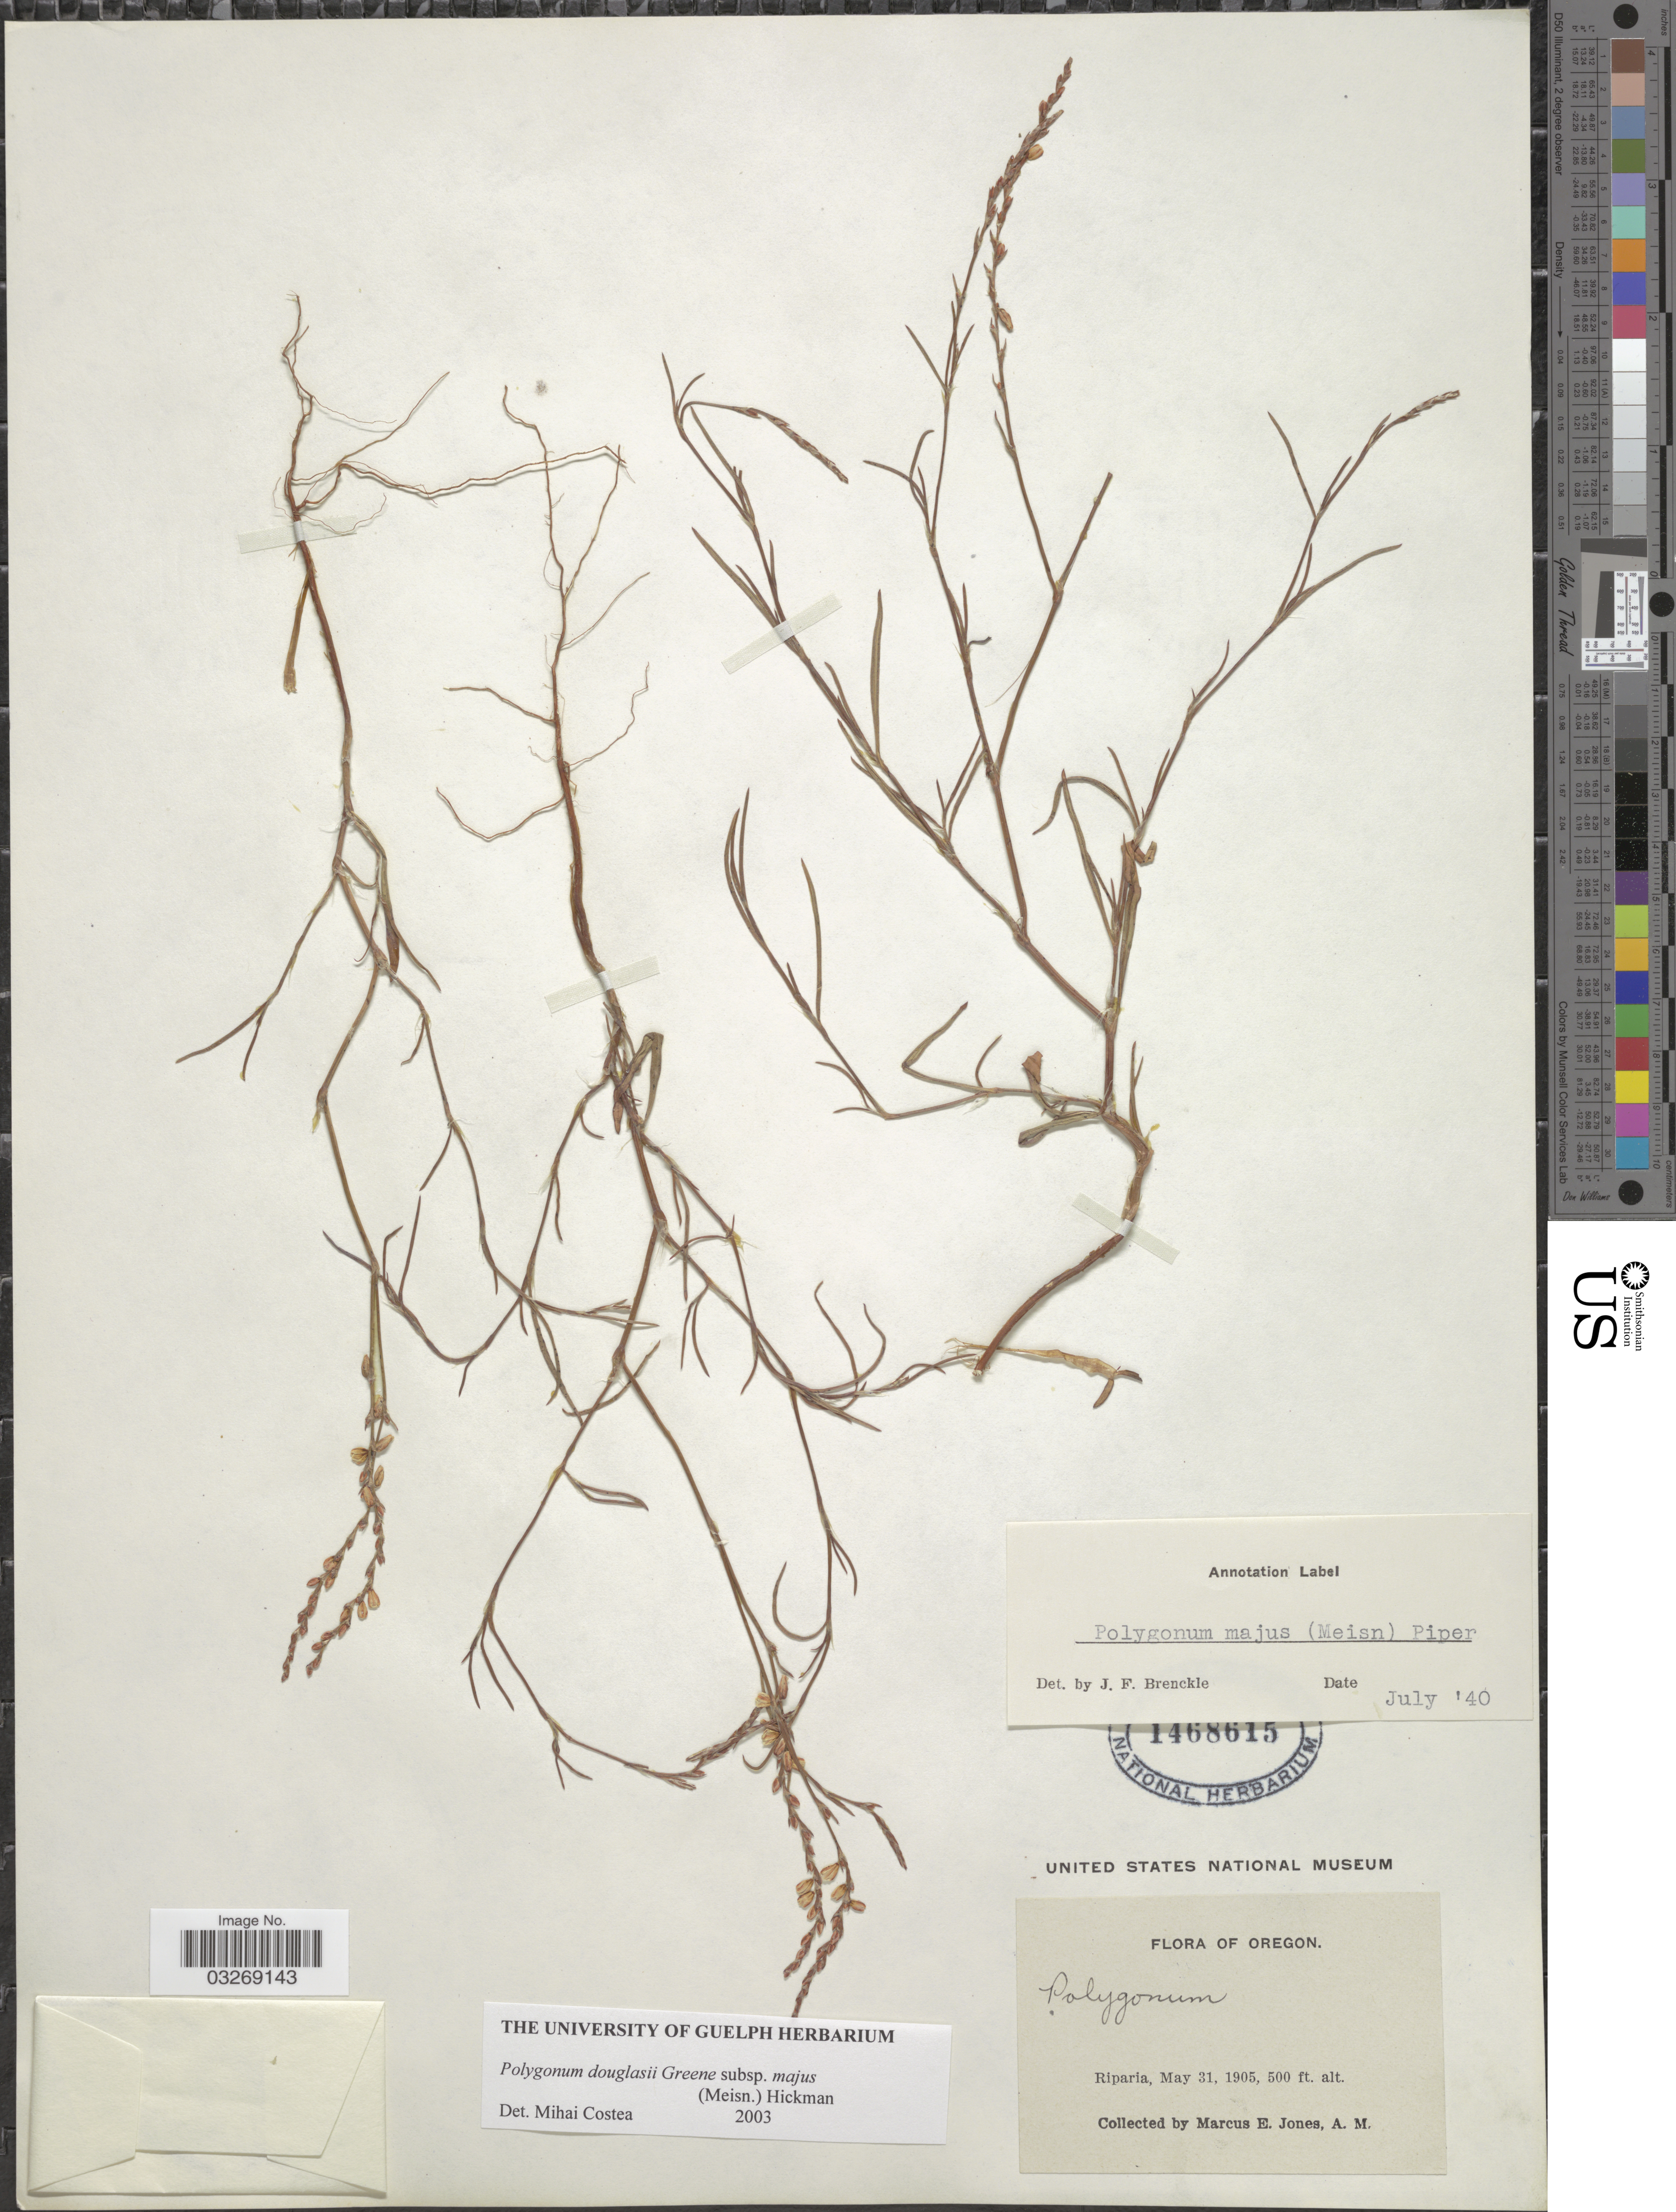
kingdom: Plantae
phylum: Tracheophyta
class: Magnoliopsida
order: Caryophyllales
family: Polygonaceae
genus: Polygonum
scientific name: Polygonum douglasii subsp. majus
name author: (Meisn.) Hickman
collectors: M. E. Jones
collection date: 1905-05-31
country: United States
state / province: Oregon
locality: Riparia.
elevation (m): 152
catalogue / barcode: US 1468615